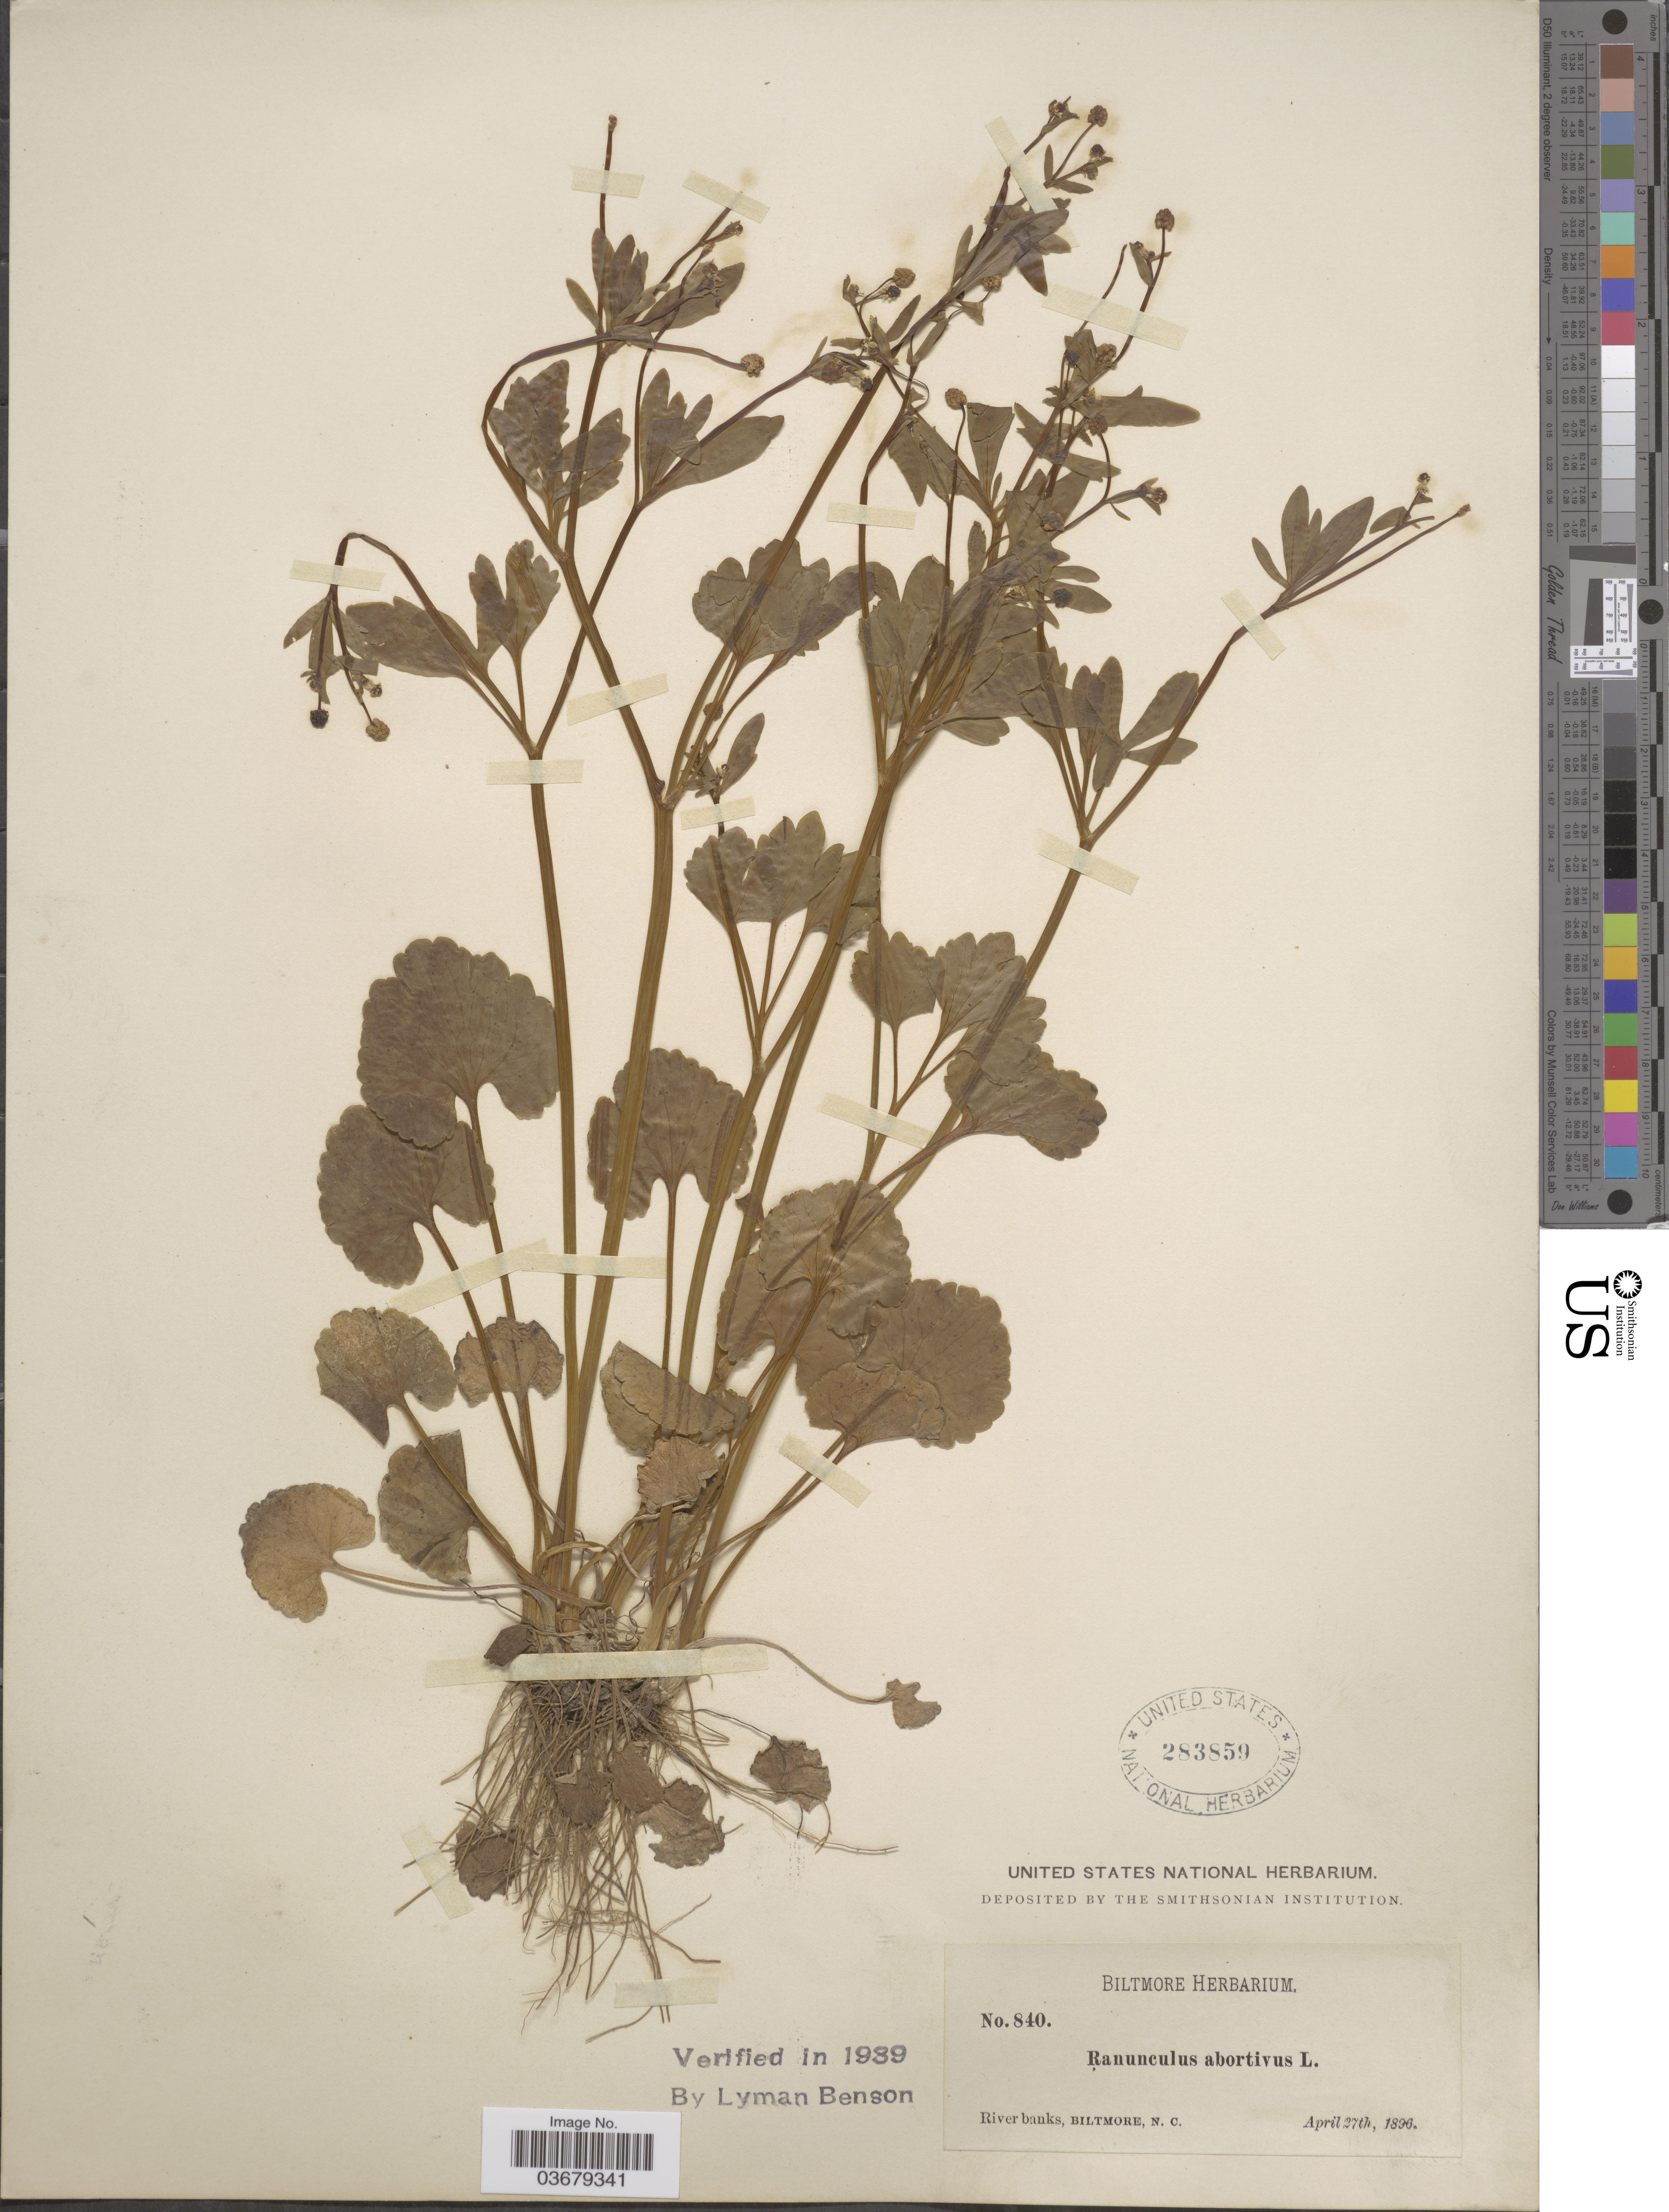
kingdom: Plantae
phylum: Tracheophyta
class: Magnoliopsida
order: Ranunculales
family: Ranunculaceae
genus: Ranunculus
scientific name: Ranunculus abortivus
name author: L.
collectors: ex herb. Biltmore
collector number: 840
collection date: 1896-04-27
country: United States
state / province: North Carolina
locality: River banks, Biltmore.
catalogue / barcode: US 283859